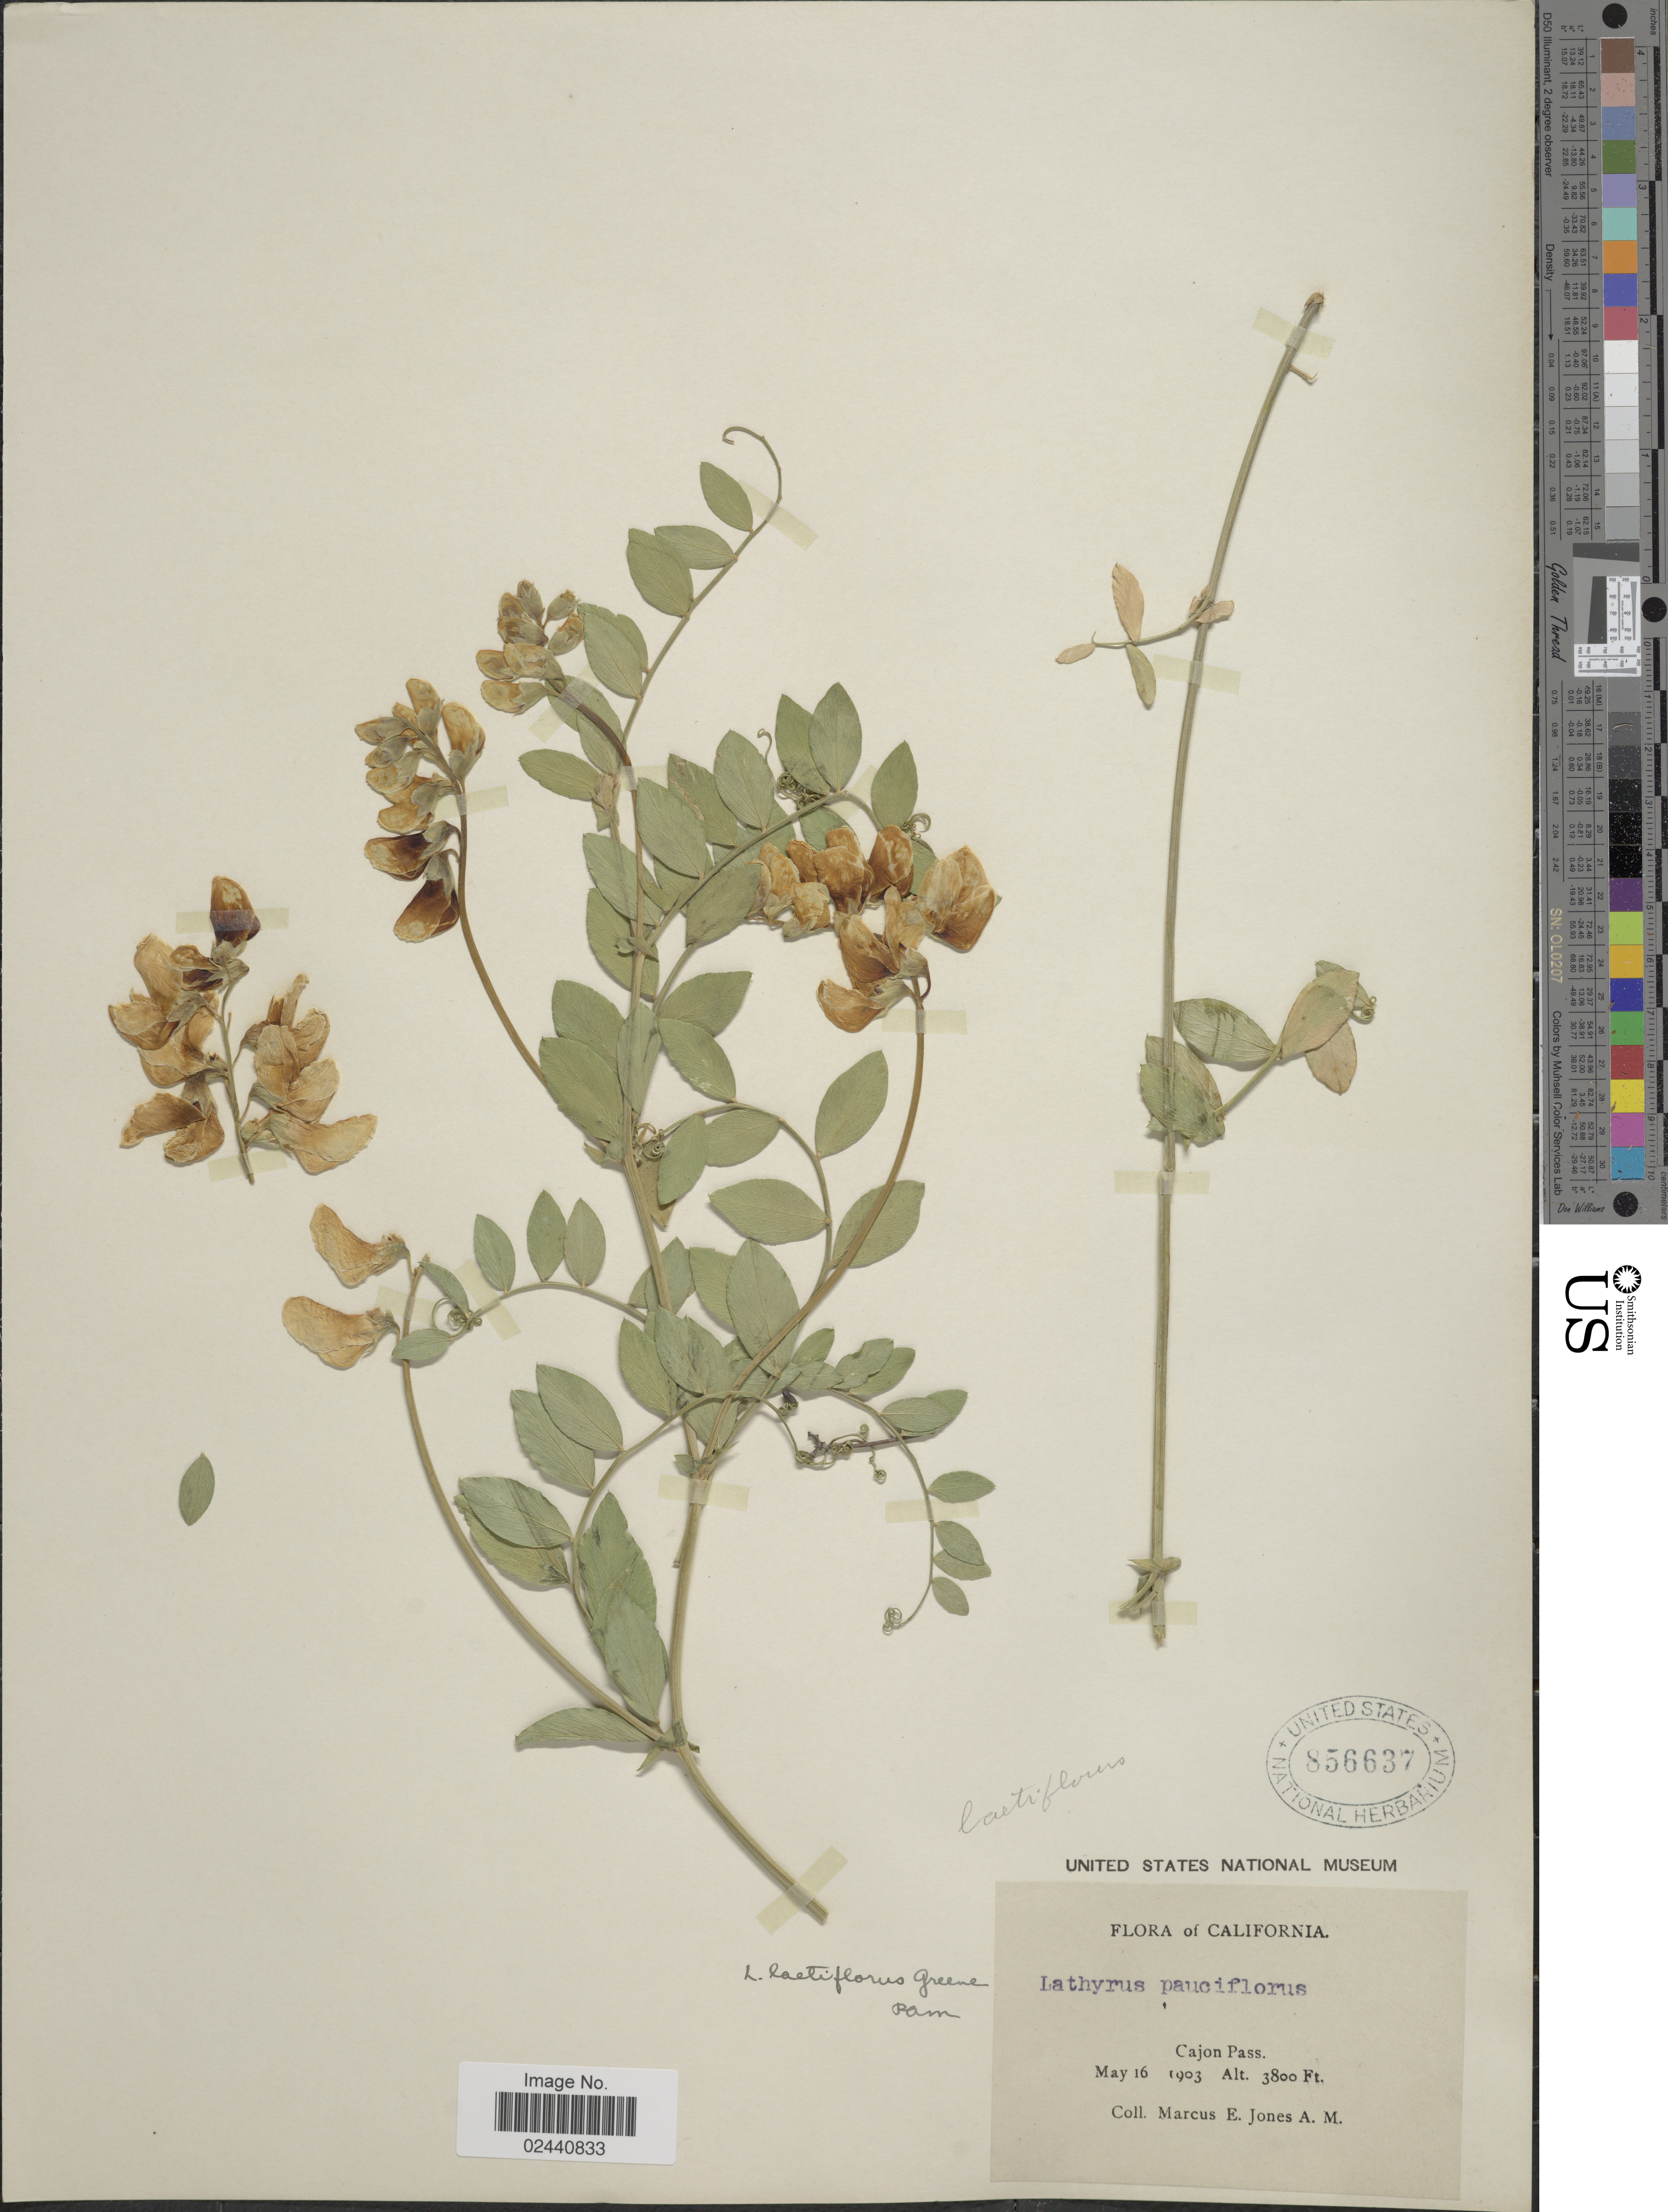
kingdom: Plantae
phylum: Tracheophyta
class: Magnoliopsida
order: Fabales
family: Fabaceae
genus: Lathyrus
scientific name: Lathyrus laetiflorus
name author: Greene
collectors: M. E. Jones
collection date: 1903-05-16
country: United States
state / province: California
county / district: San Bernardino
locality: Cajon Pass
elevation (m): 1158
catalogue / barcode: US 856637